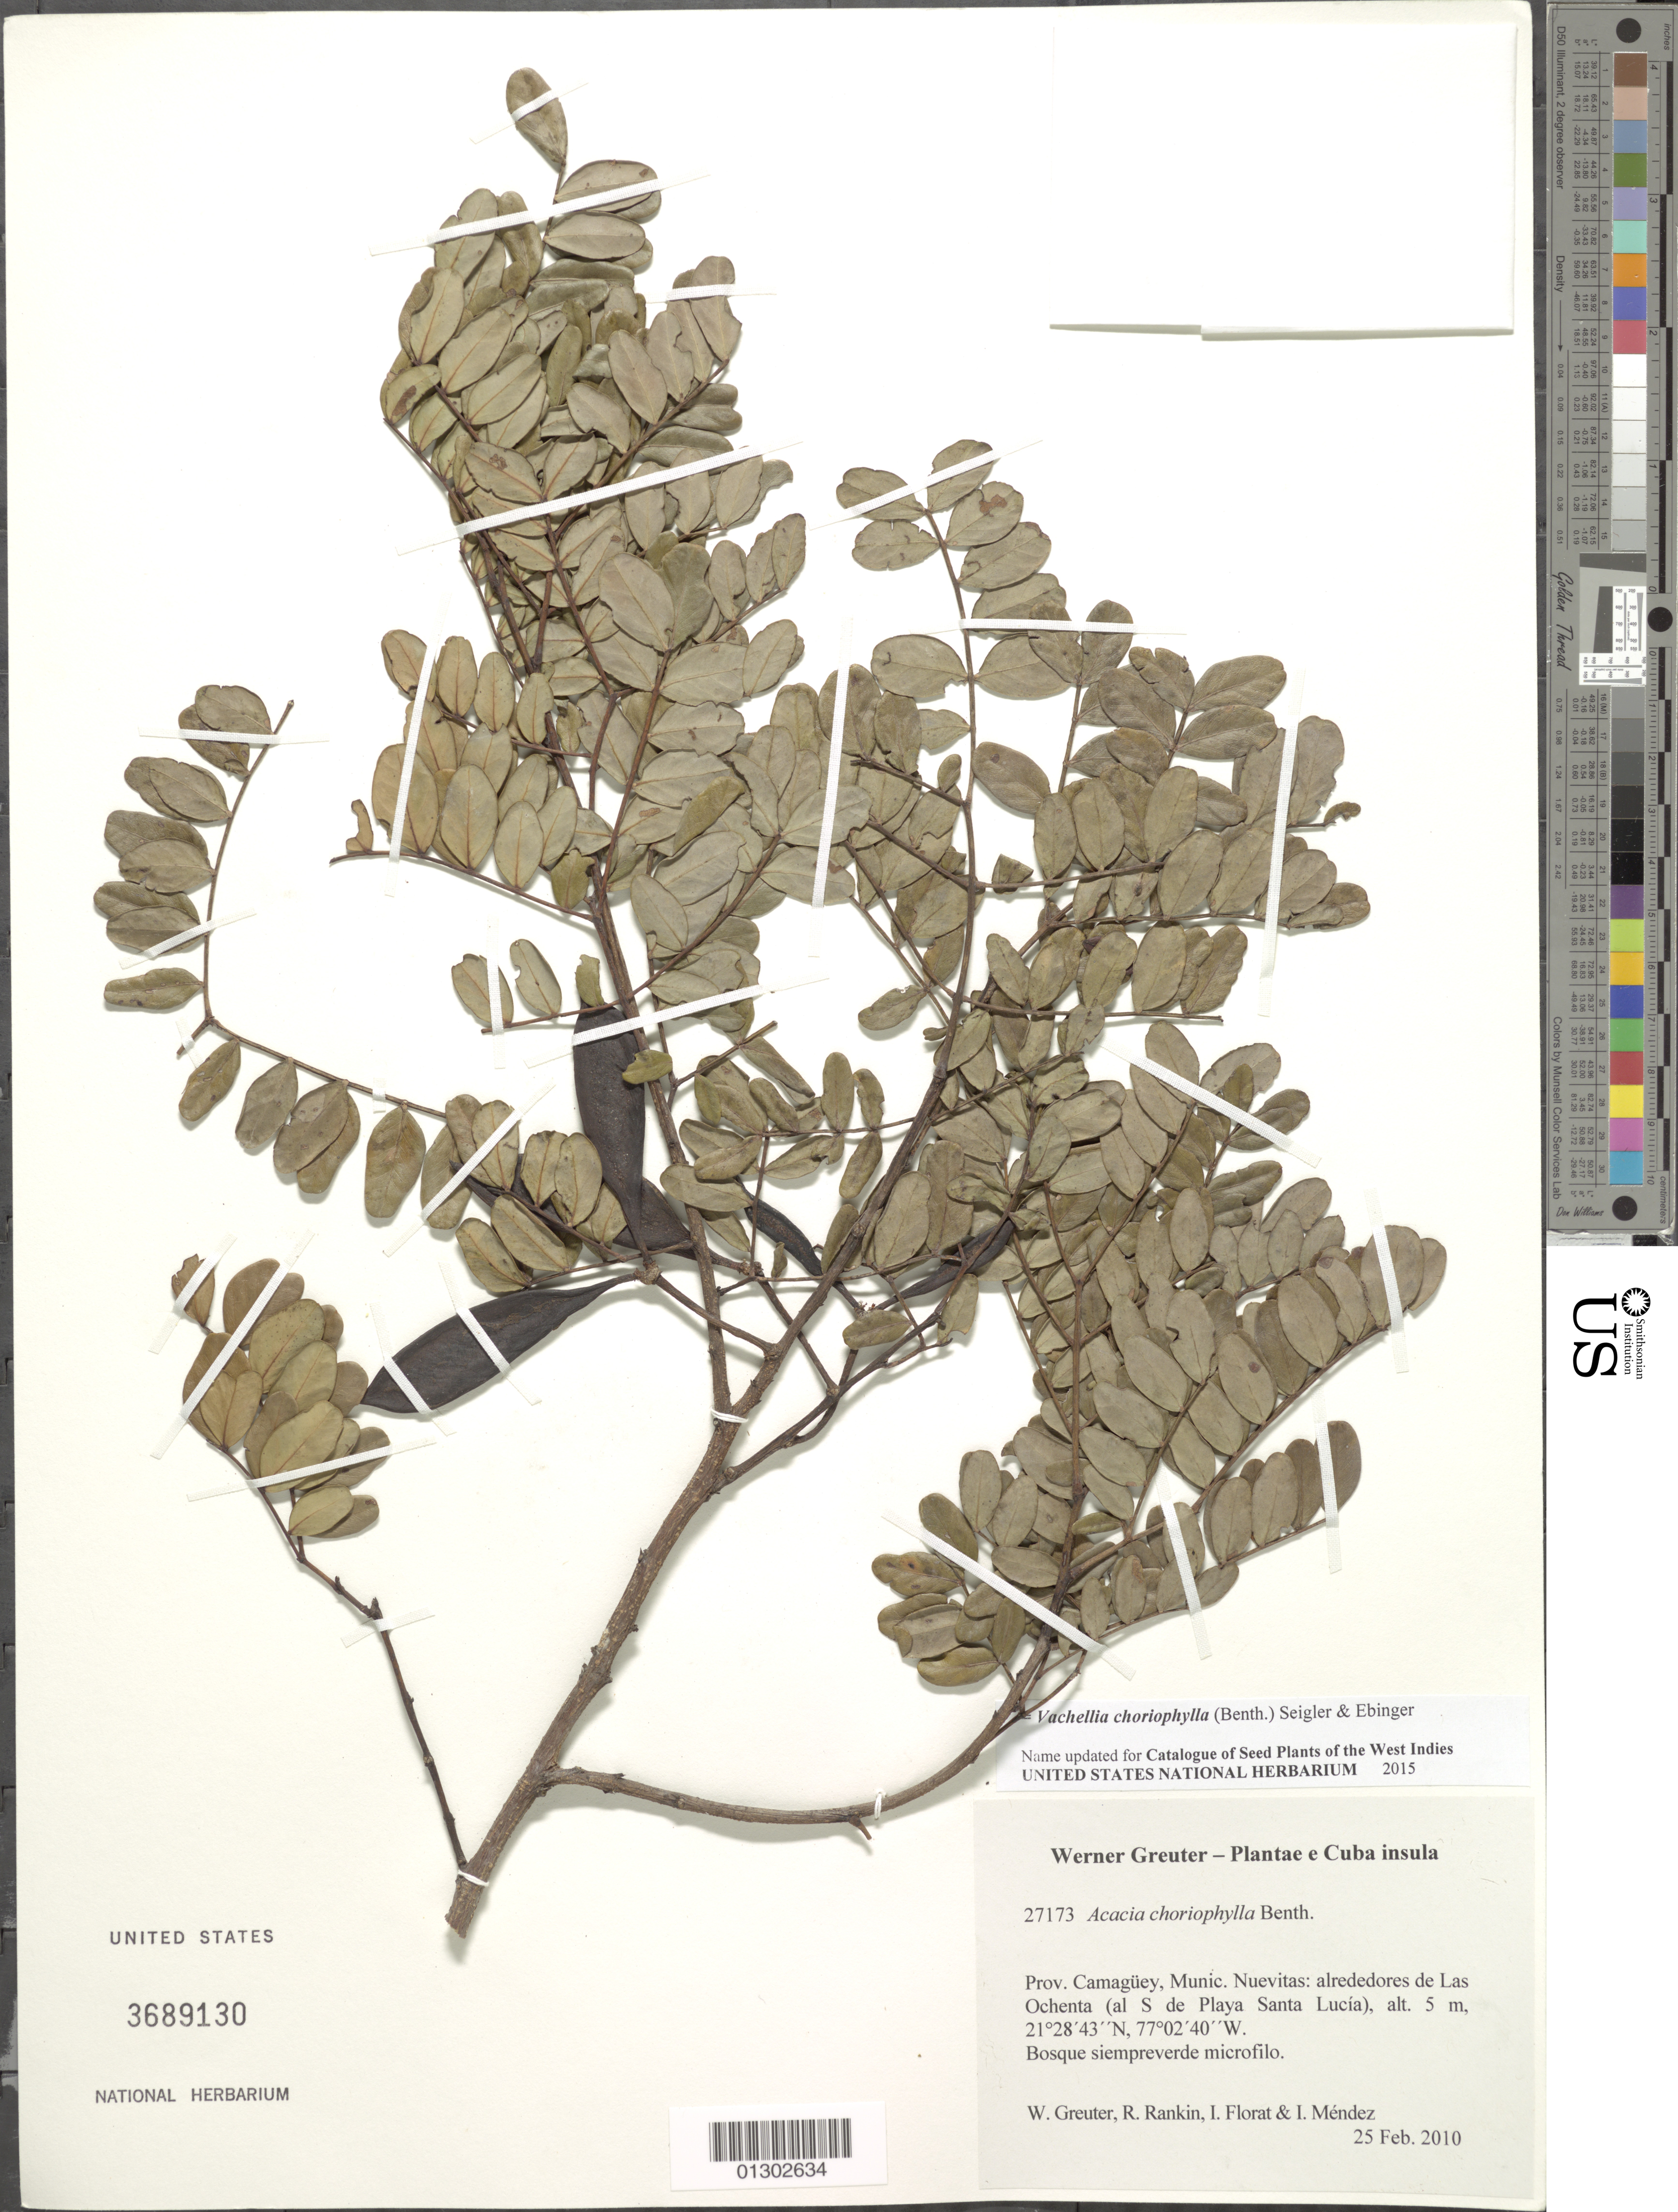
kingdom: Plantae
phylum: Tracheophyta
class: Magnoliopsida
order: Fabales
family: Fabaceae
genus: Vachellia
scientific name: Vachellia choriophylla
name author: (Benth.) Seigler & Ebinger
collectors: W. R. Greuter, R. Rankin Rodriguez, I. Florat & I. Méndez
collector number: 27173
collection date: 2010-02-25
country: Cuba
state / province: Camagüey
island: Cuba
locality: Munic. Nuevitas: alrededores de Las Ochenta (al S de Playa Santa Lucía).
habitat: Bosque siempreverde microfilo.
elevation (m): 5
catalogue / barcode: US 3689130